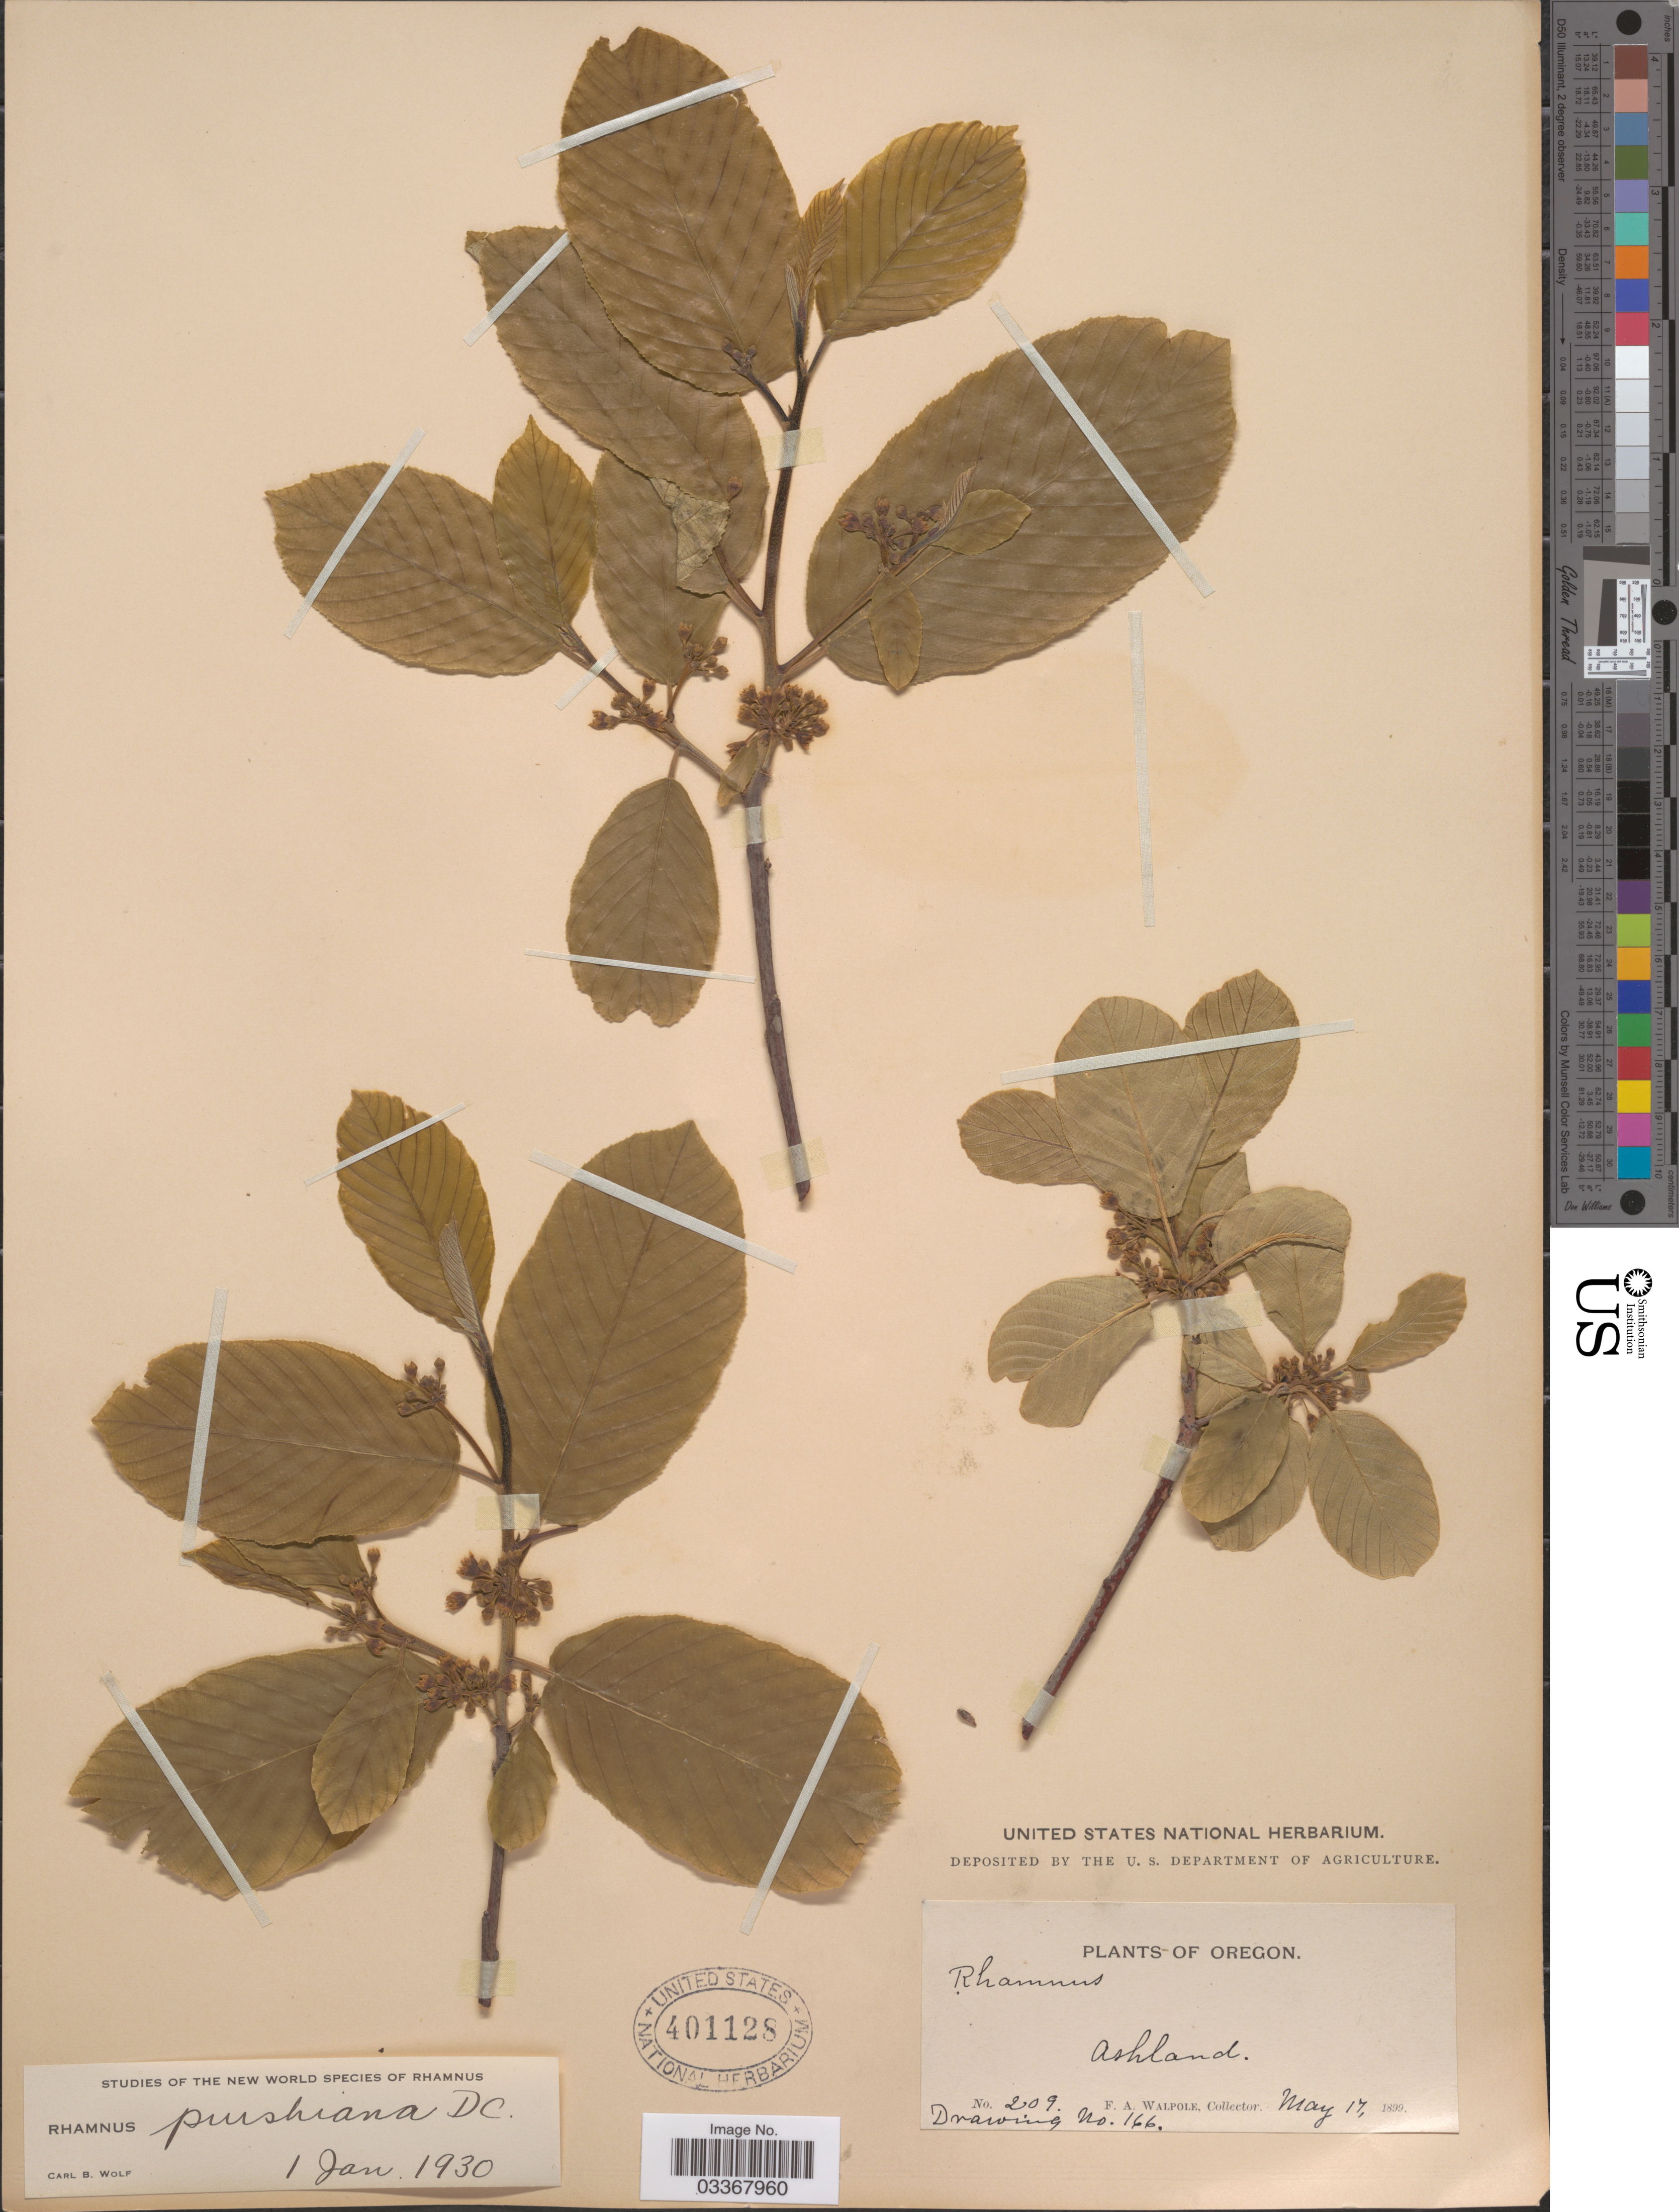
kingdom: Plantae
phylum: Tracheophyta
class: Magnoliopsida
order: Rosales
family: Rhamnaceae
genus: Frangula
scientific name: Frangula purshiana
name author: (DC.) A. Gray ex J.G. Cooper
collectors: F. Walpole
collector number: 209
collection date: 1899-05-17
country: United States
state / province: Oregon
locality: Ashland.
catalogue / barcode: US 401128